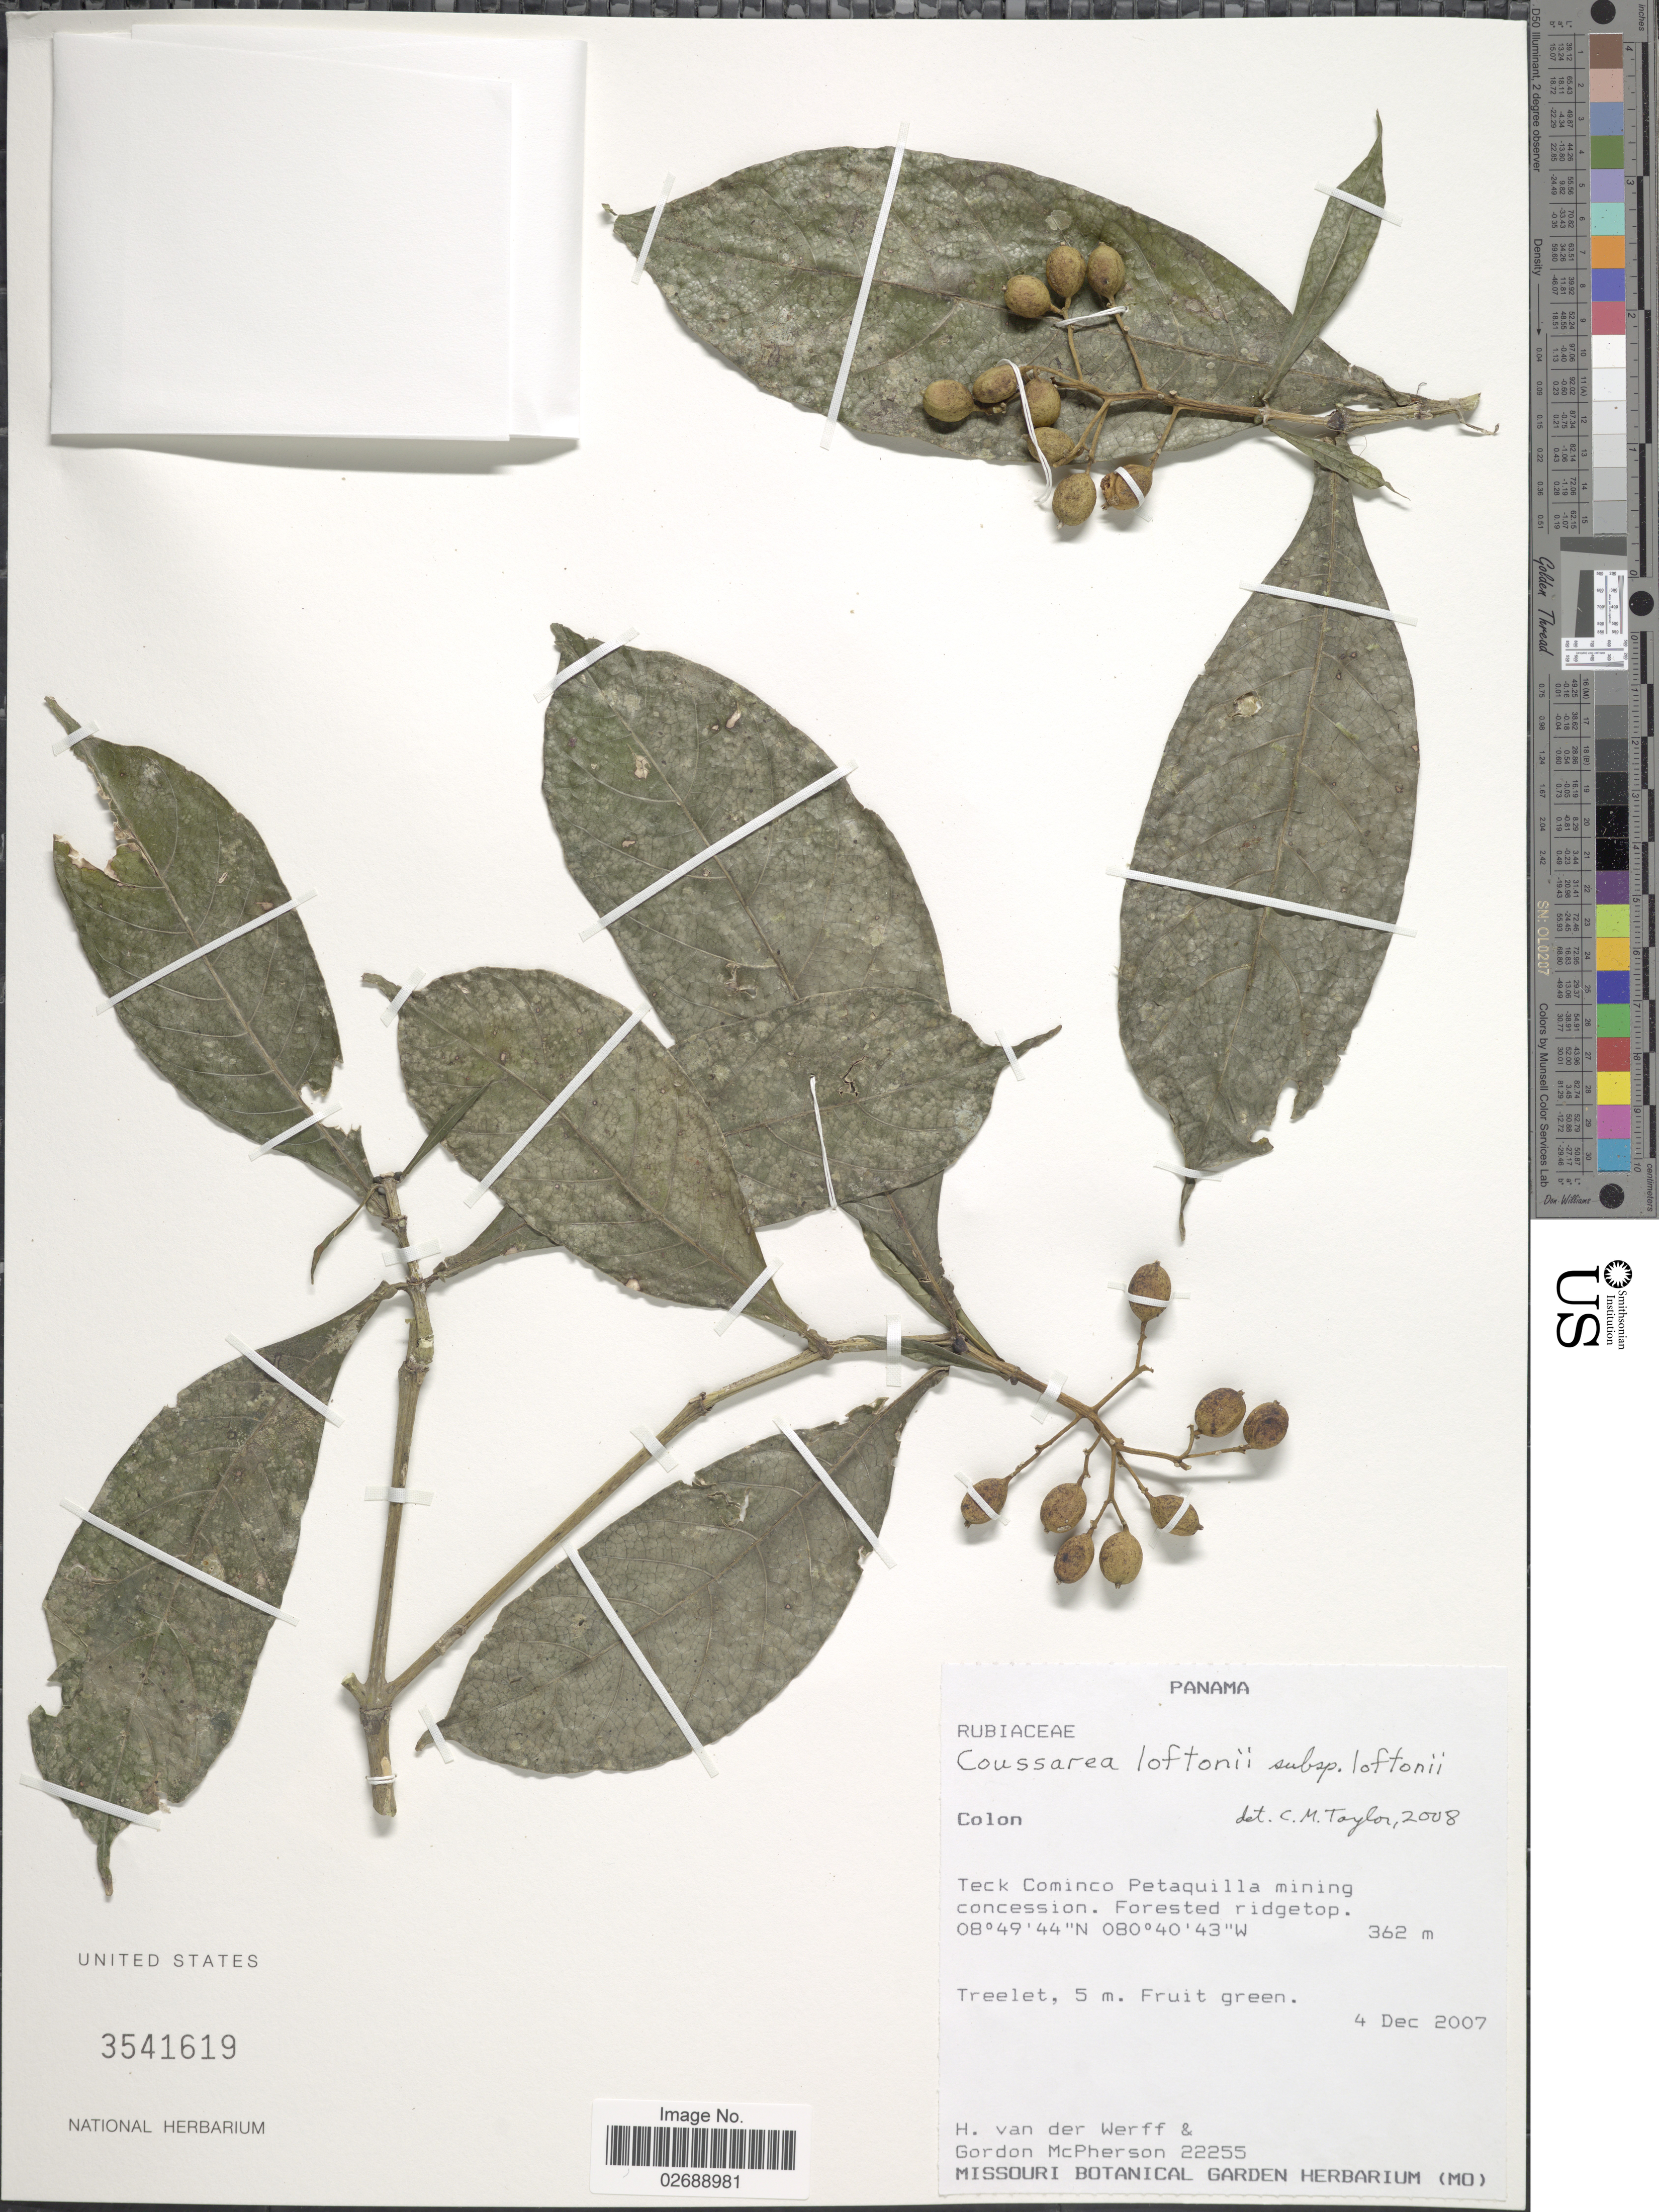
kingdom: Plantae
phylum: Tracheophyta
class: Magnoliopsida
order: Gentianales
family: Rubiaceae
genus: Coussarea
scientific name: Coussarea loftonii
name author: (Dwyer & M.V. Hayden) Dwyer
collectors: H. van der Werff & G. D. McPherson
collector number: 22255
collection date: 2007-12-04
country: Panama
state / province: Colón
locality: Teck Cominco Petaquilla mining concession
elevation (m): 362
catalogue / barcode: US 3541619